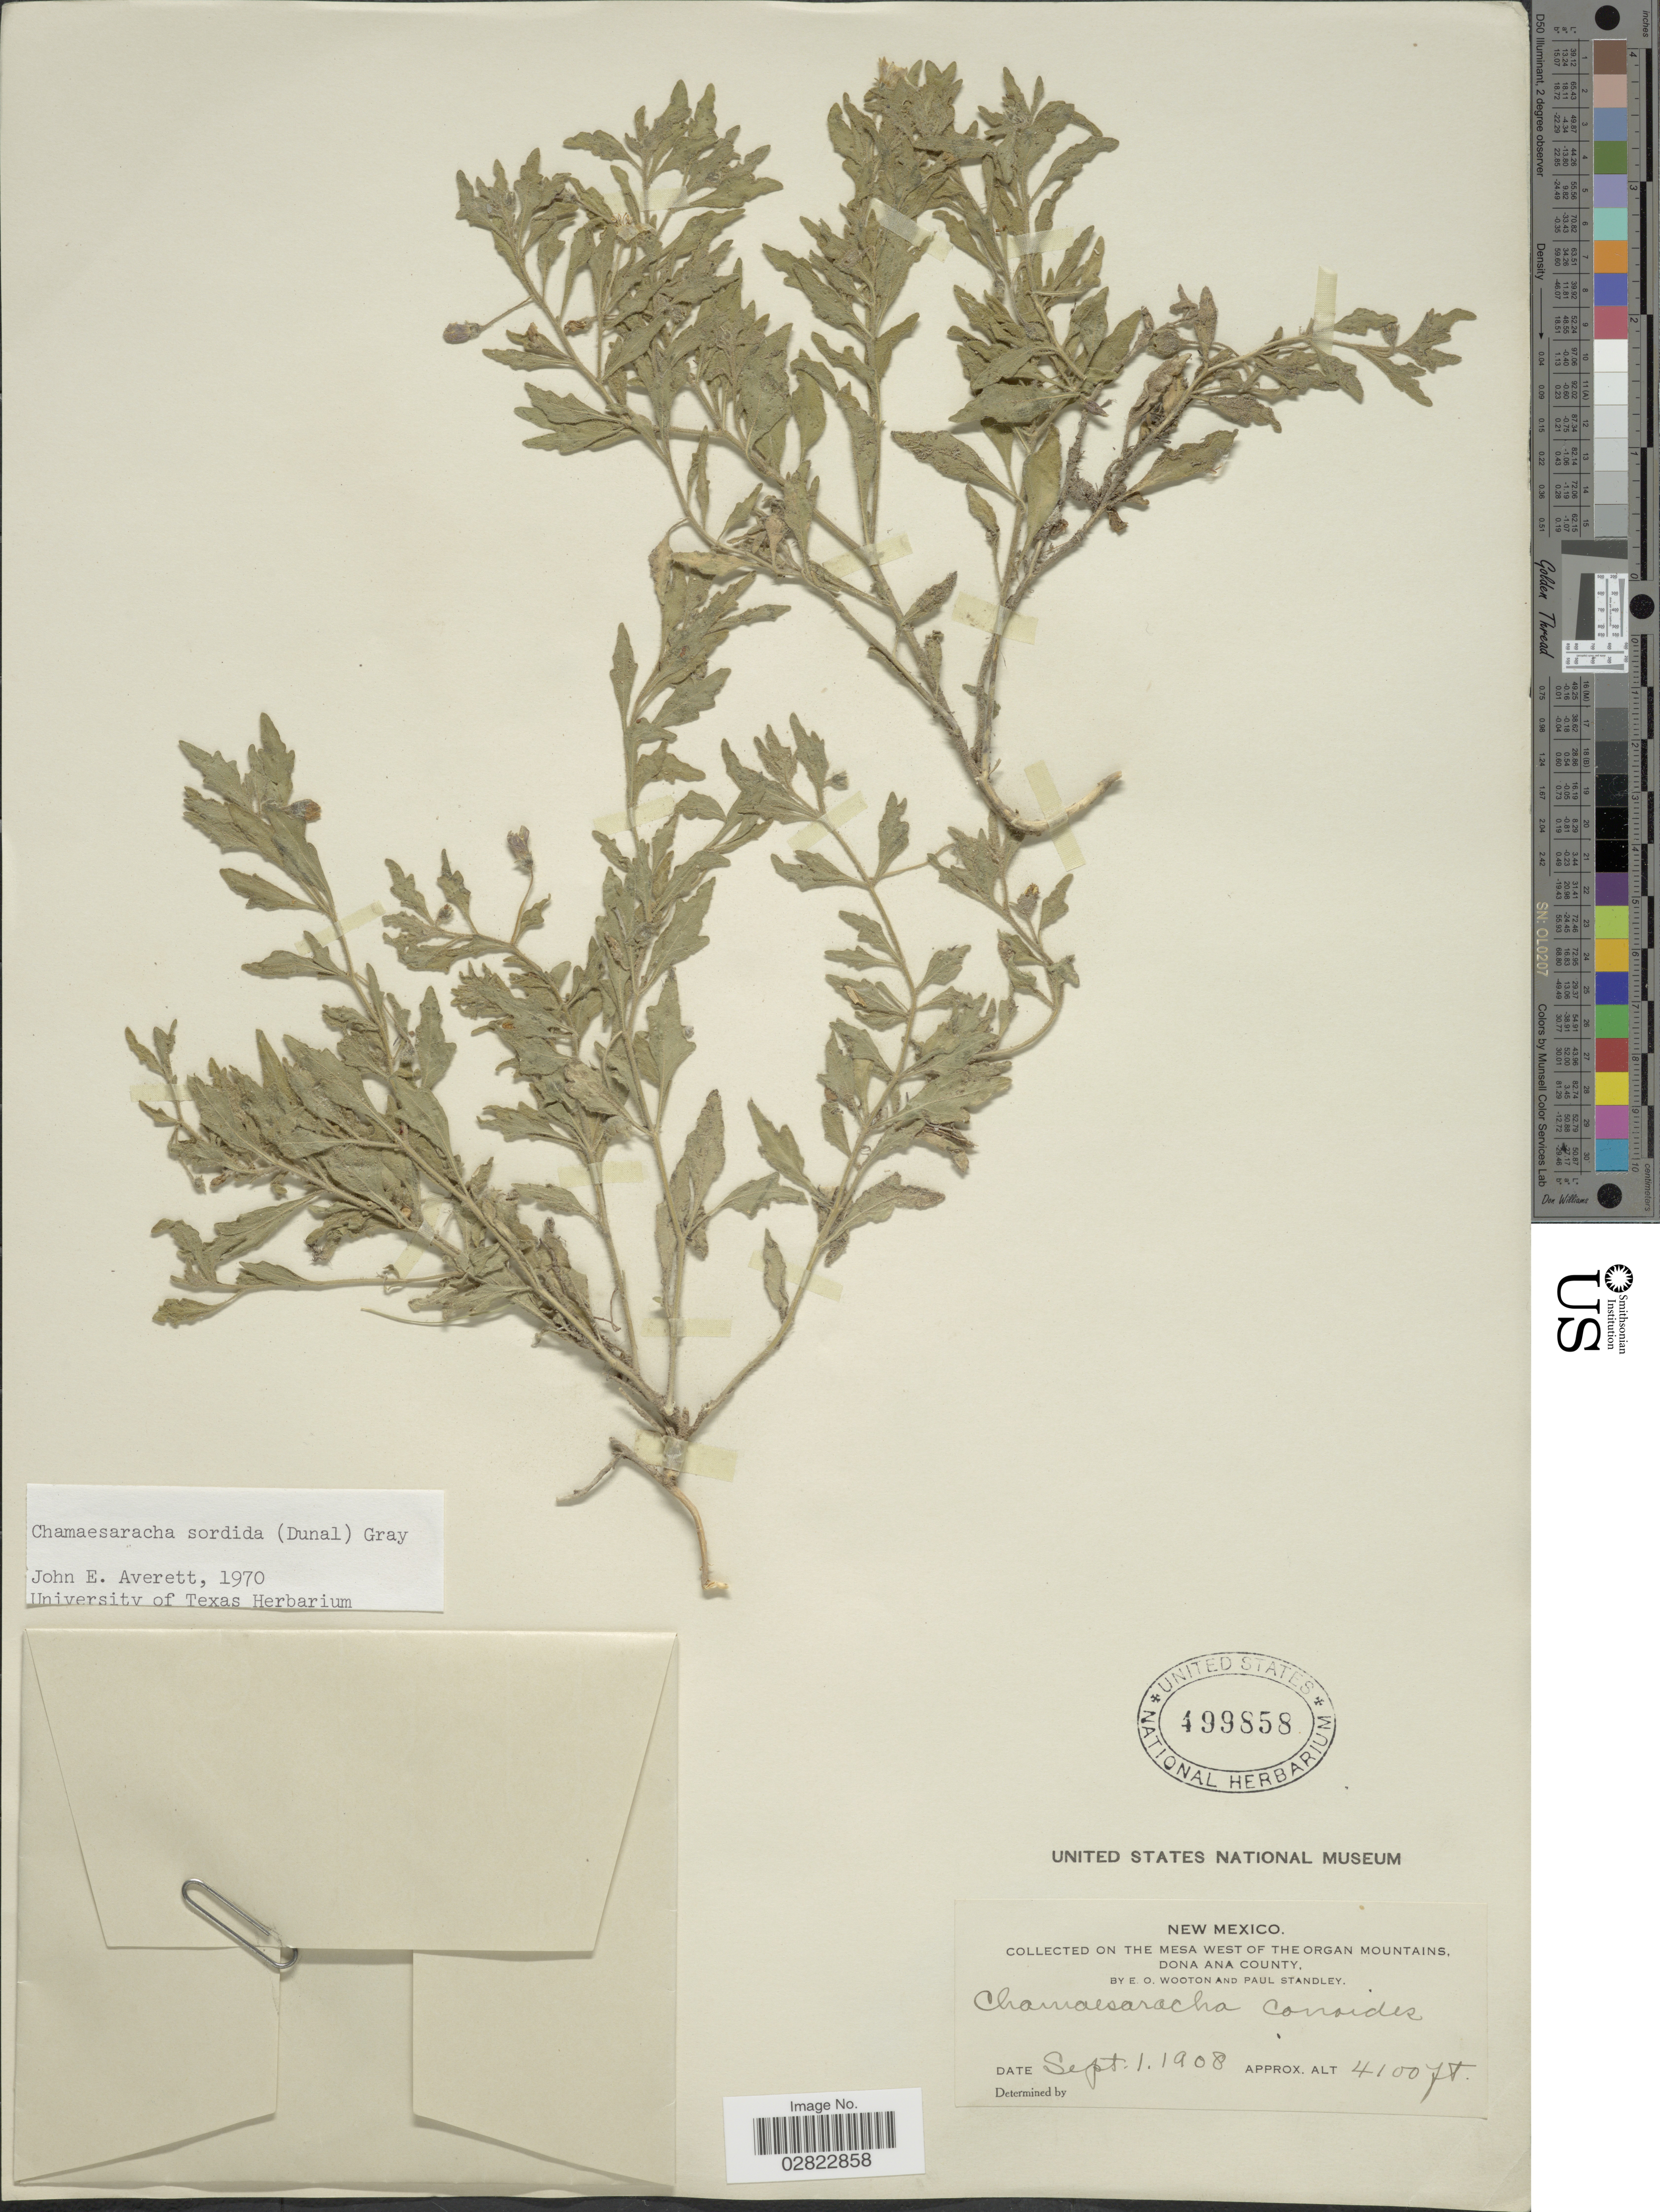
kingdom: Plantae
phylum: Tracheophyta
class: Magnoliopsida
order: Solanales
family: Solanaceae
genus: Chamaesaracha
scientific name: Chamaesaracha sordida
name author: (Dunal) S.F. Gray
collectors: E. O. Wooton & P. C. Standley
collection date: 1908-09-01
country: United States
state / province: New Mexico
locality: Mesa West of the Organ Mountains, Dona Ana County.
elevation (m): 1250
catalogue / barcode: US 499858